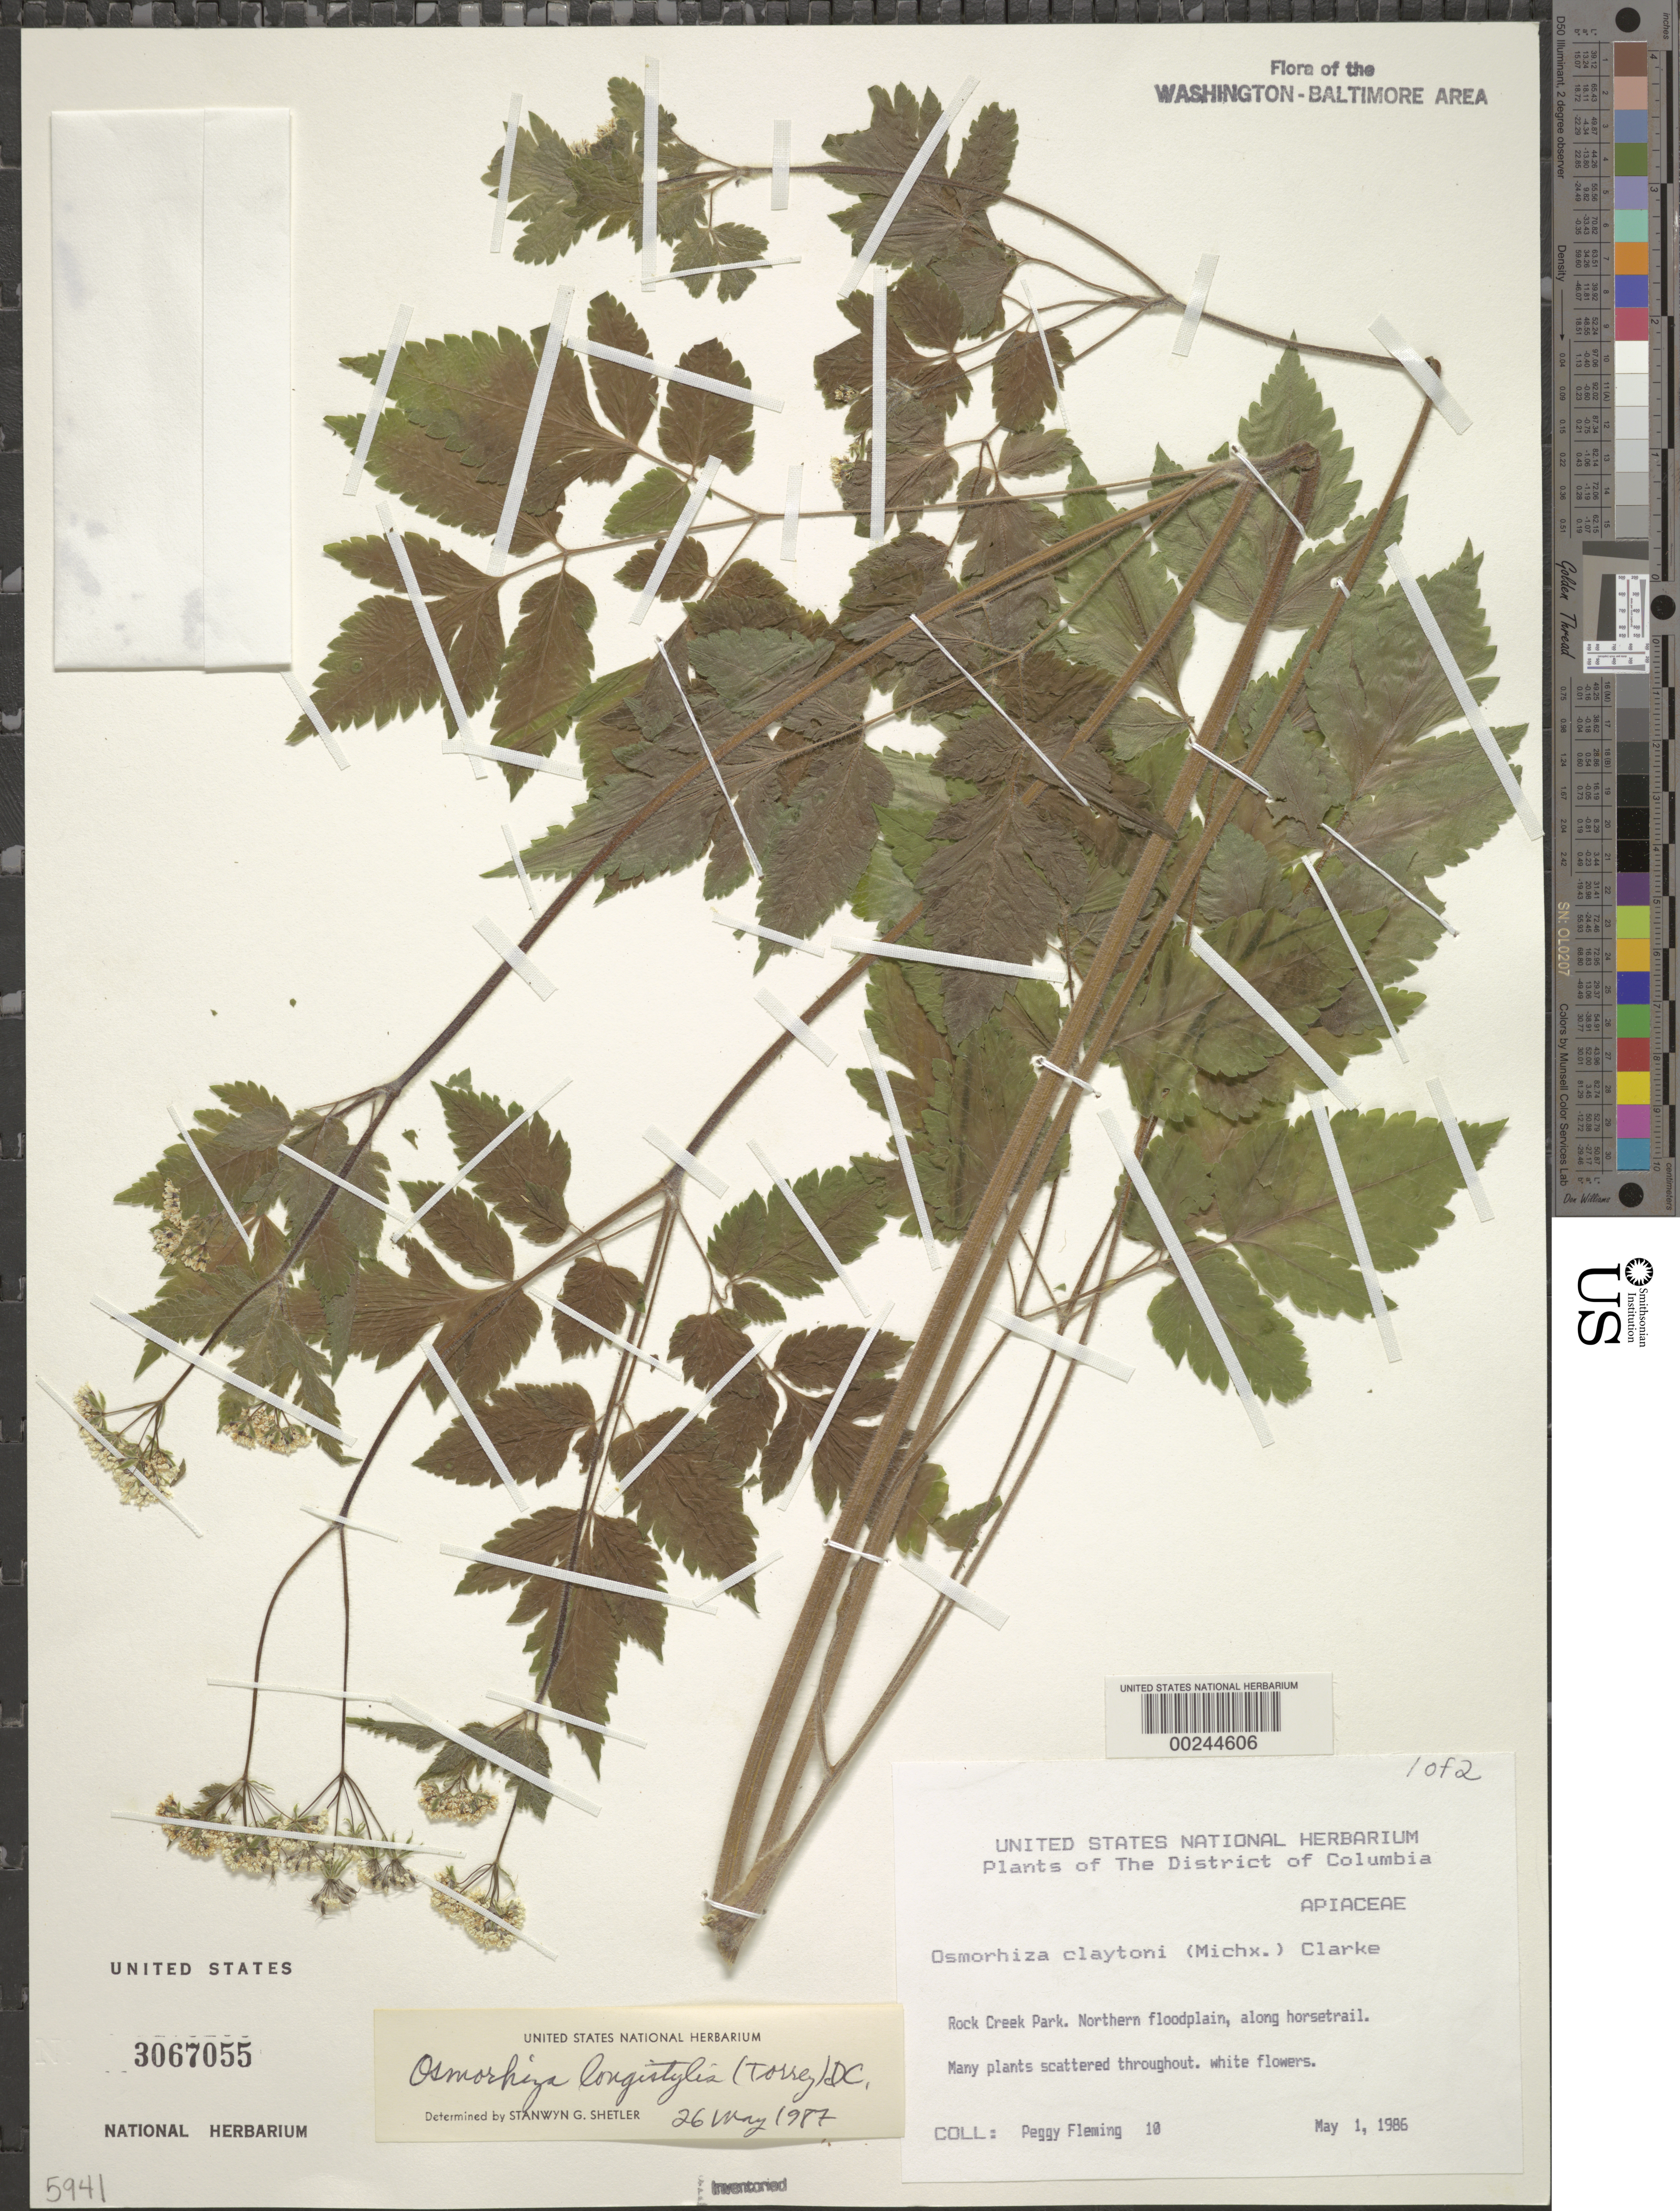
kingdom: Plantae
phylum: Tracheophyta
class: Magnoliopsida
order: Apiales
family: Apiaceae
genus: Osmorhiza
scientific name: Osmorhiza longistylis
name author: (Torr.) DC.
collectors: P. Fleming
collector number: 10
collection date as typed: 01 May 1986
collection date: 1986-05-01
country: United States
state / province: District of Columbia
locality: Rock Creek Park. Northern floodplain, along Horsetrail.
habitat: Floodplain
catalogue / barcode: US 3067055